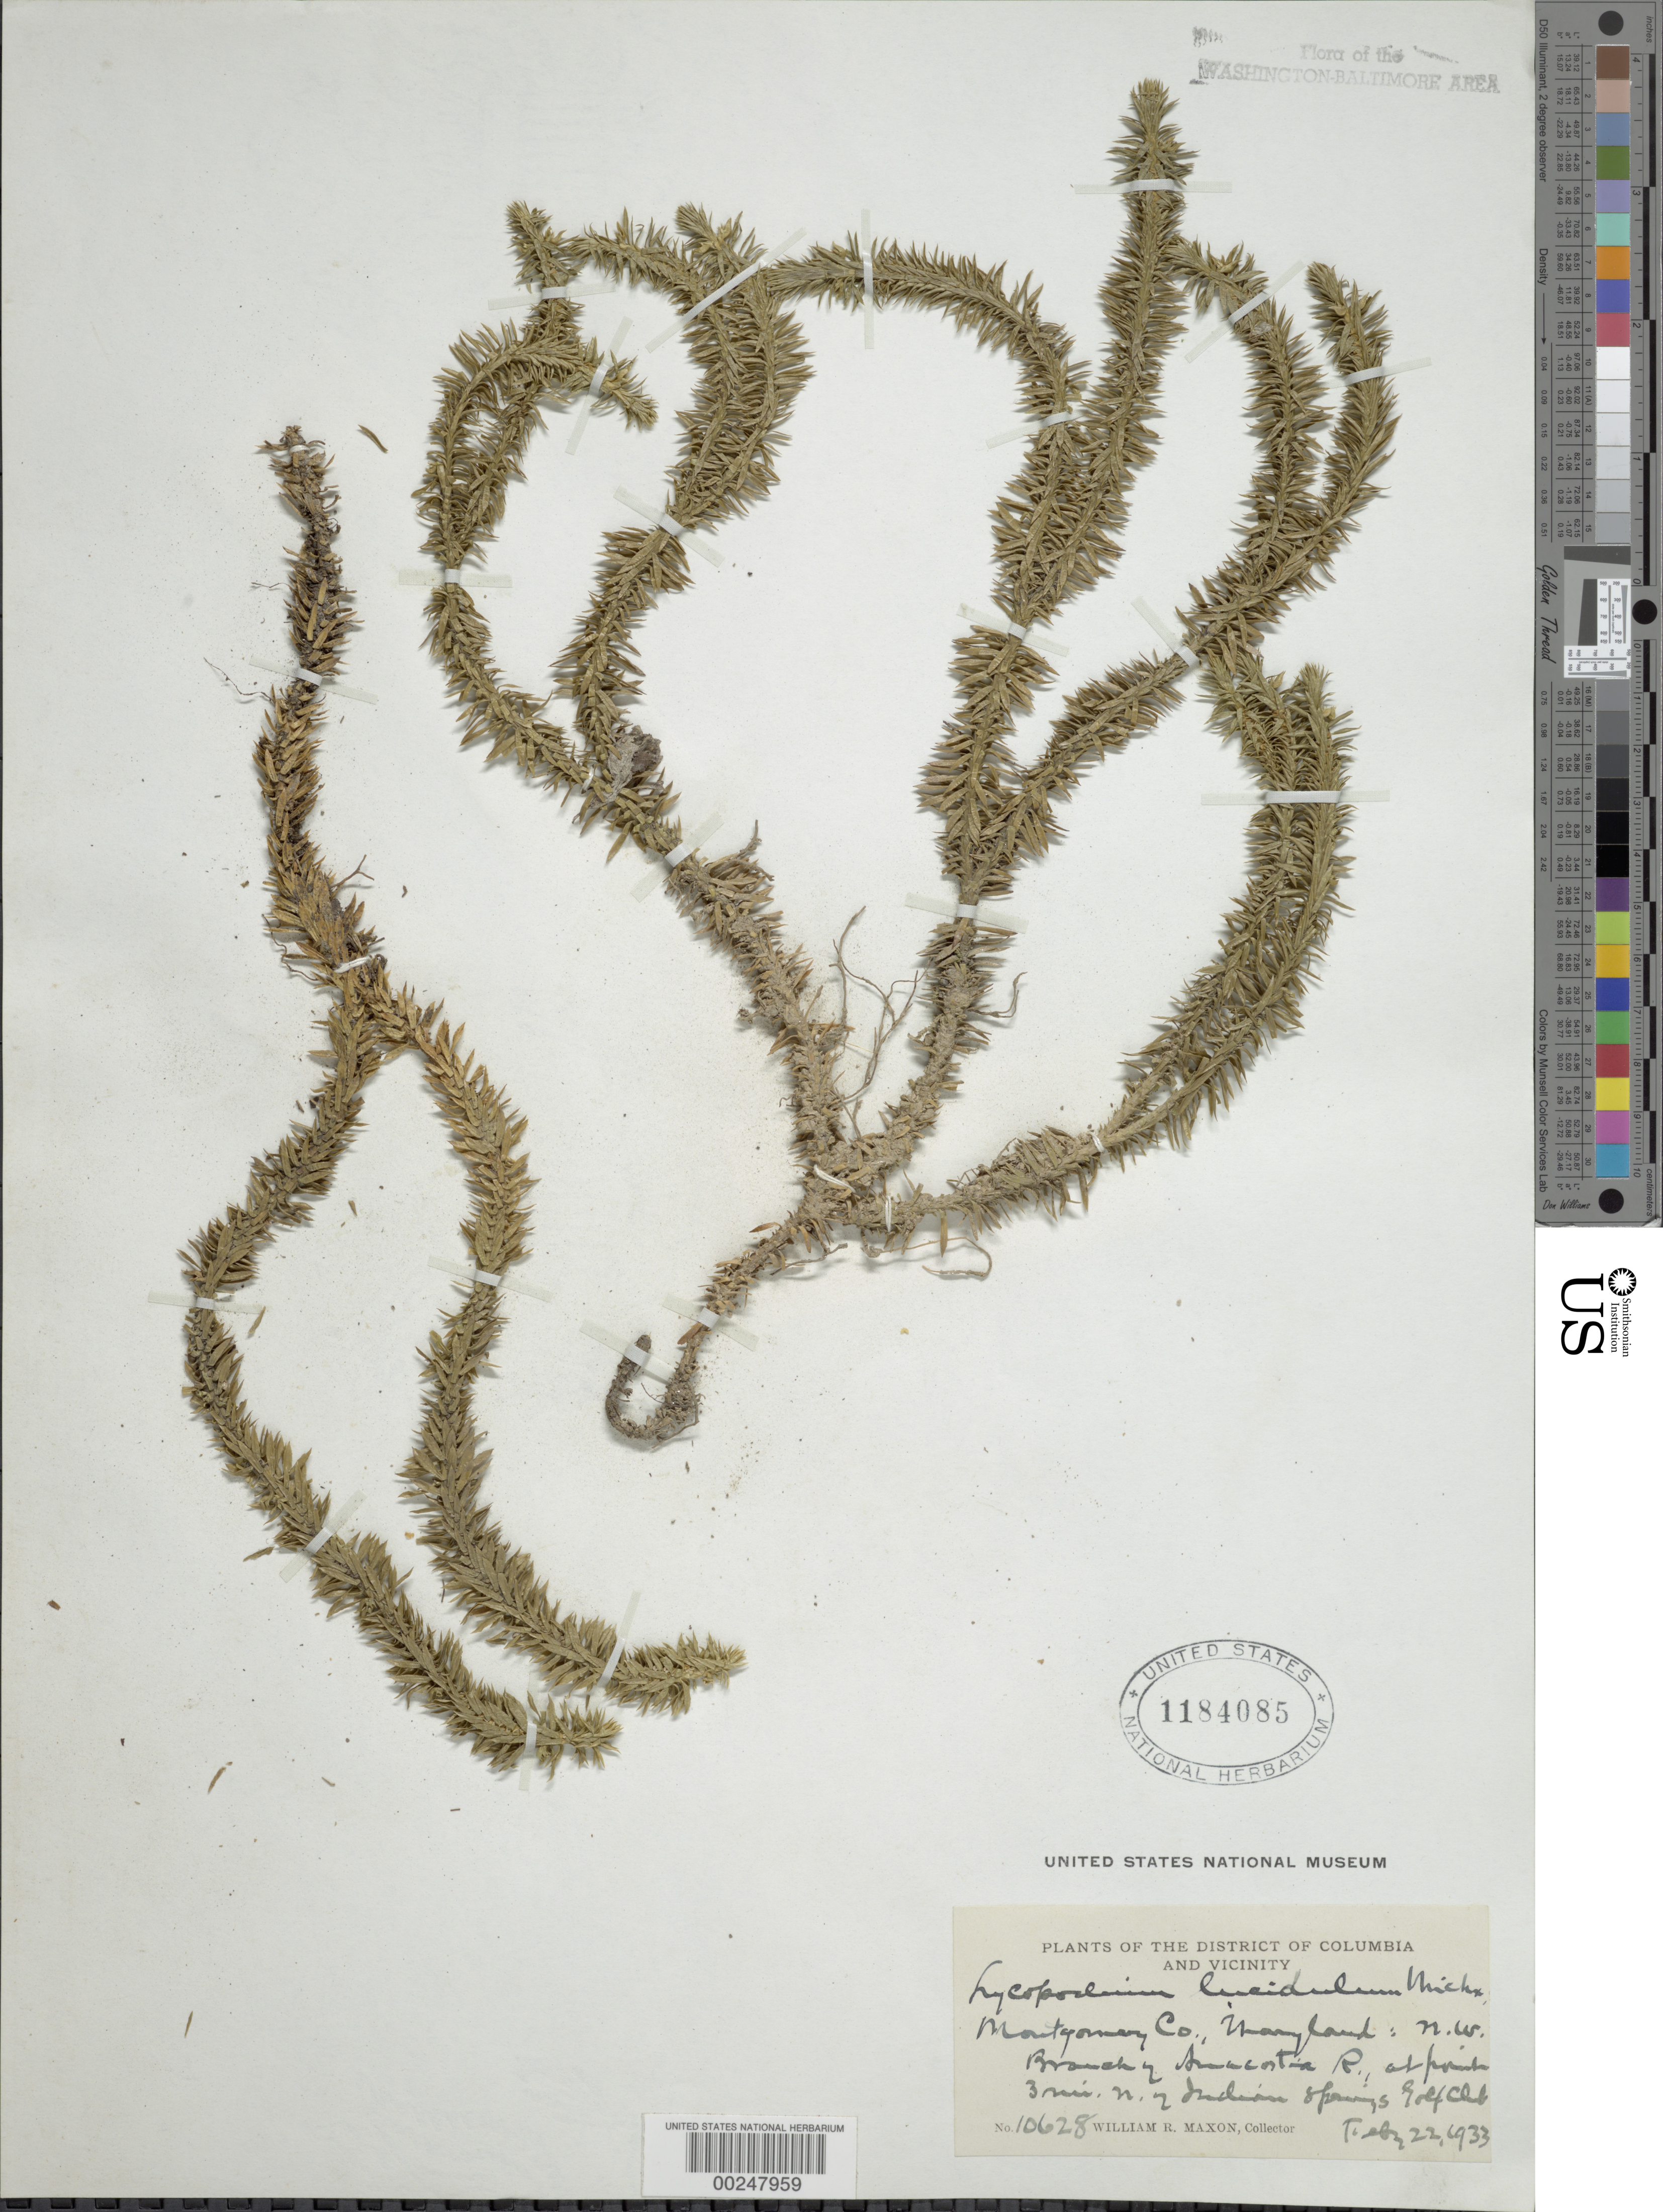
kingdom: Plantae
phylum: Tracheophyta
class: Lycopodiopsida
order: Lycopodiales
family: Lycopodiaceae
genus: Huperzia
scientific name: Huperzia lucidula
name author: (Michx.) Trevis.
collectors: W. R. Maxon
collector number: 10628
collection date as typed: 22 Feb 1933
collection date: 1933-02-22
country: United States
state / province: Maryland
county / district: Montgomery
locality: Northwest Branch, north of Indian Springs Golf Club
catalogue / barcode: US 1184085